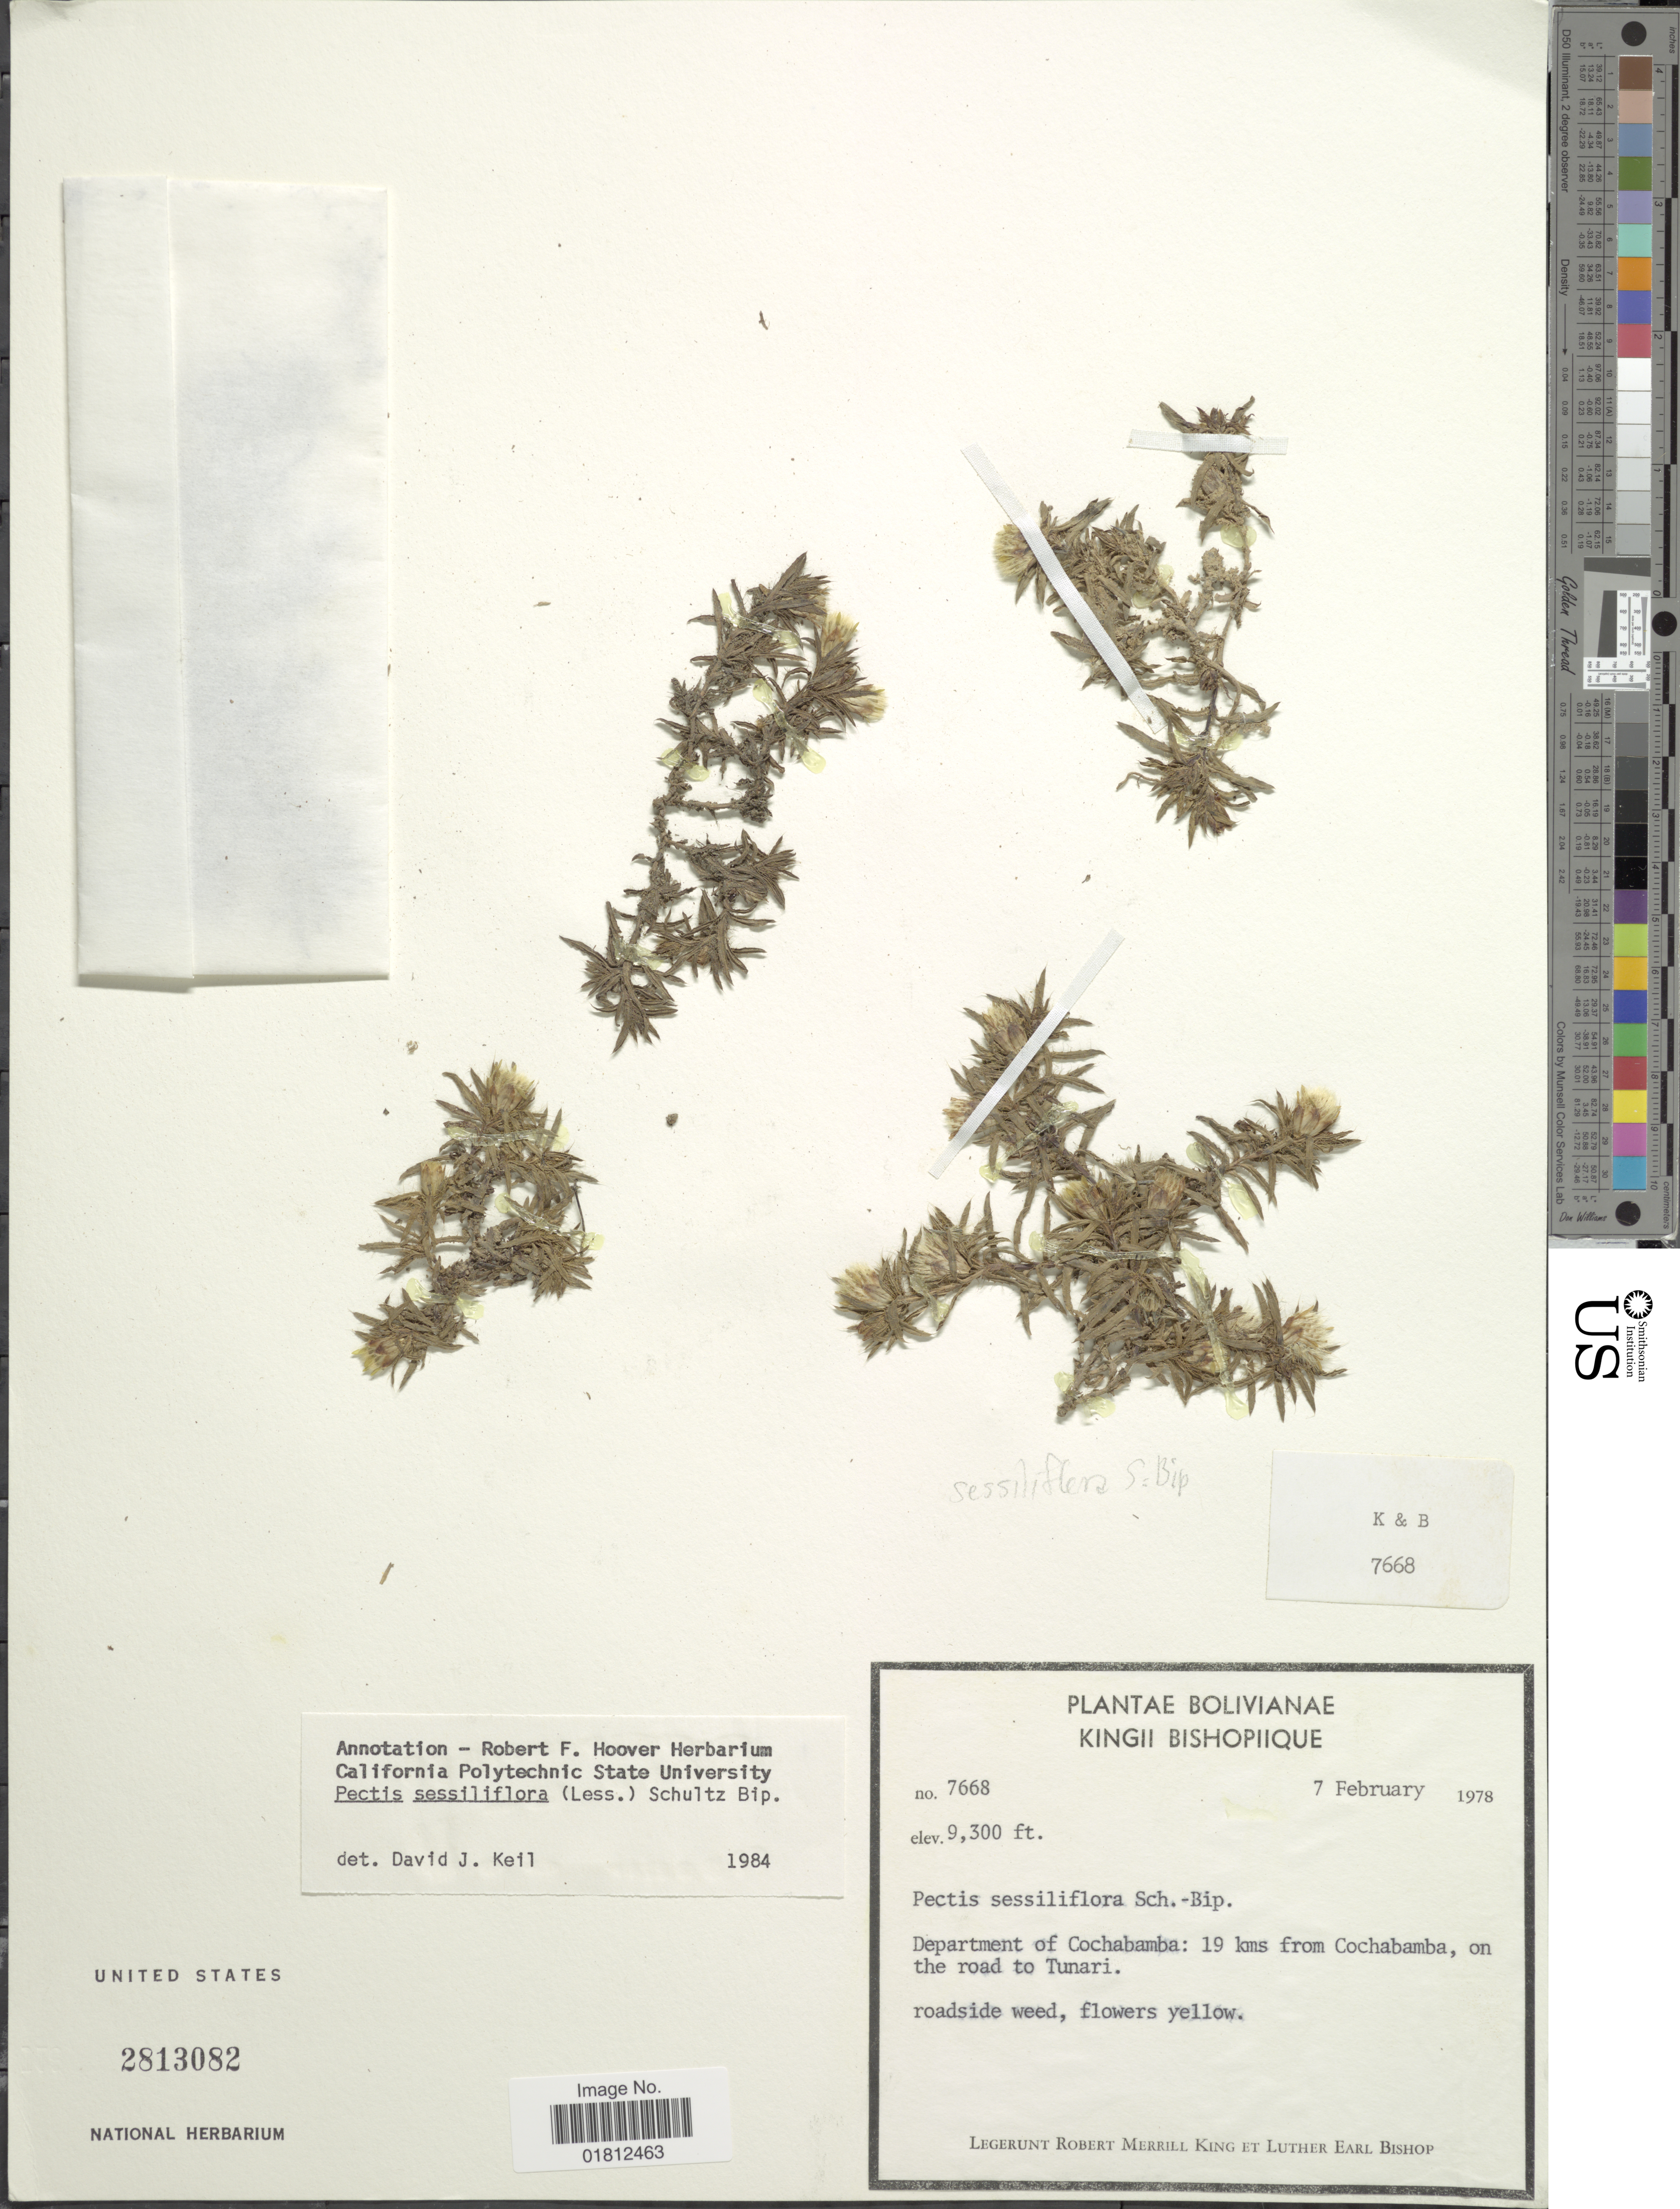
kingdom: Plantae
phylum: Tracheophyta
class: Magnoliopsida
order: Asterales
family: Asteraceae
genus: Pectis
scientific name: Pectis sessiliflora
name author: (Less.) Sch. Bip.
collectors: R. M. King & L. E. Bishop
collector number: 7668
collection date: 1978-02-07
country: Bolivia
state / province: Cochabamba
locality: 19 kms from Cochabamba, on the road to Tunari, roadside weed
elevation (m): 2835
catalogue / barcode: US 2813082